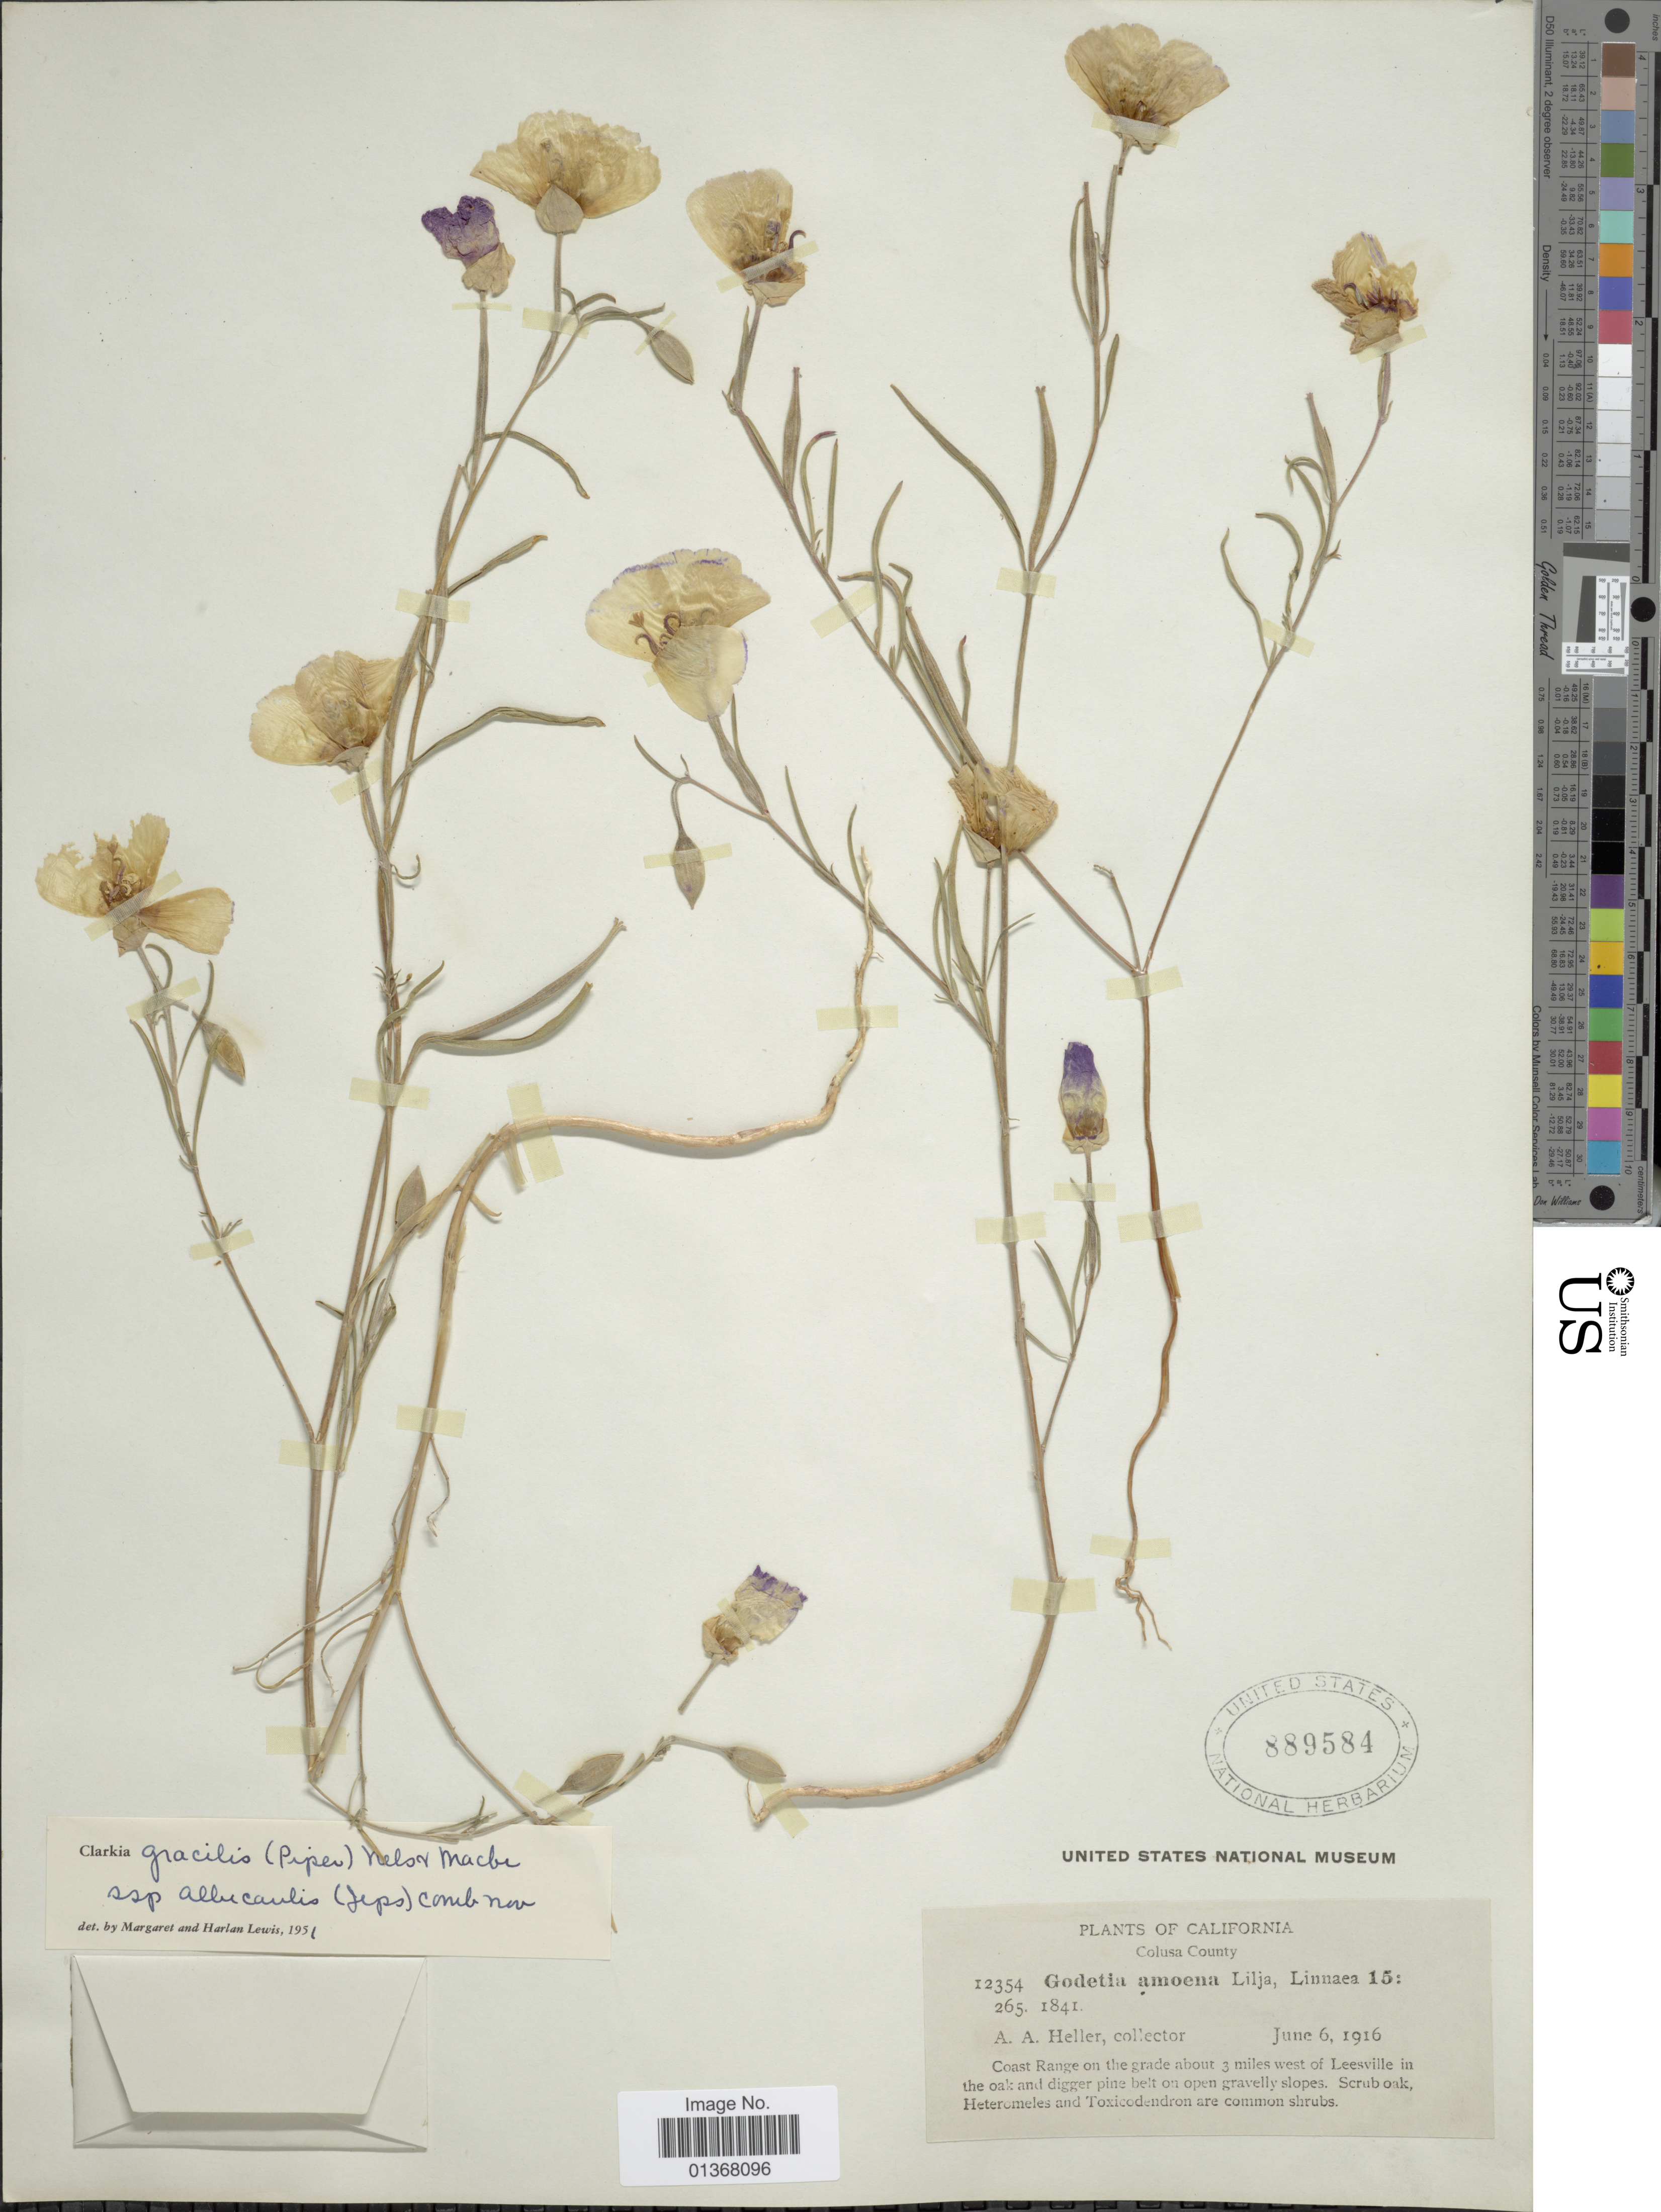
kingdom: Plantae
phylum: Tracheophyta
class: Magnoliopsida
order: Myrtales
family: Onagraceae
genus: Clarkia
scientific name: Clarkia gracilis subsp. albicaulis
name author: (Jeps.) F. H. Lewis & M.E. Lewis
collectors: A. A. Heller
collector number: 12354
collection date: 1916-06-06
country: United States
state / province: California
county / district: Colusa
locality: Colusa County, Coast Range on the grade about 3 miles west of Leesville in the oak and digger pine belt on open gravelly slopes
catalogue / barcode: US 889584